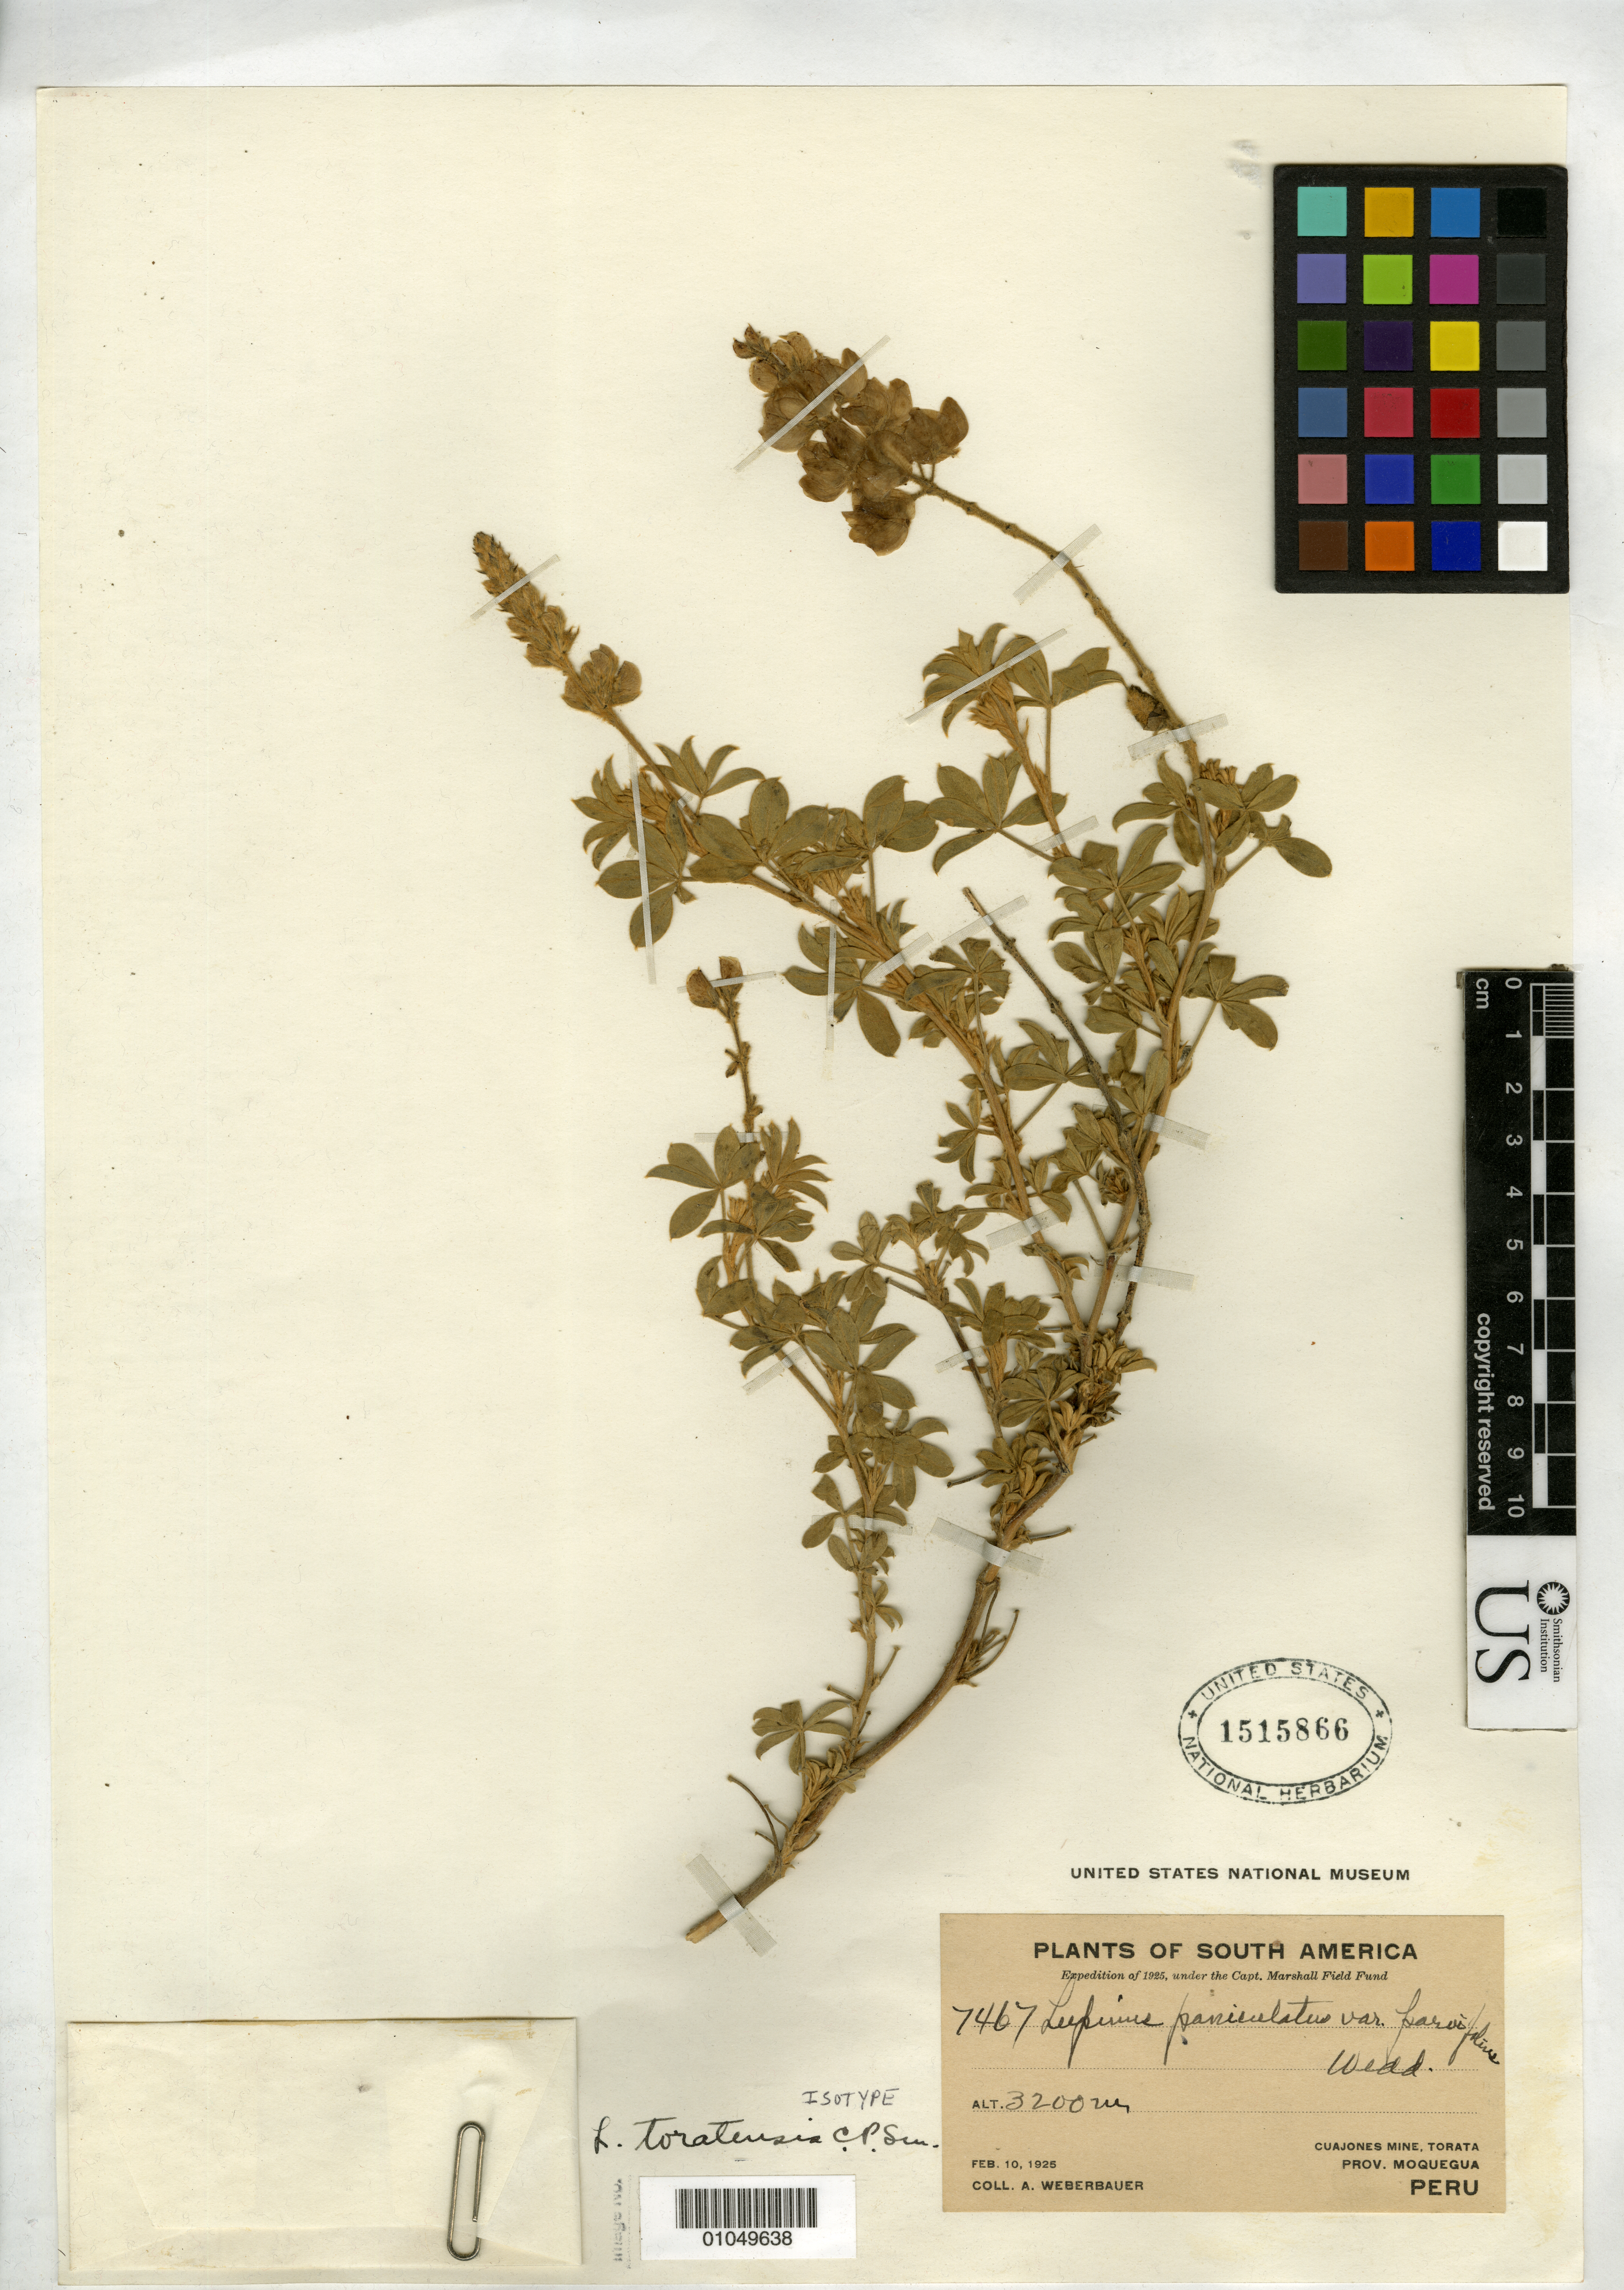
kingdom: Plantae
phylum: Tracheophyta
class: Magnoliopsida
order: Fabales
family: Fabaceae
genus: Lupinus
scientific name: Lupinus toratensis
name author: C.P. Sm.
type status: Isotype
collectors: A. Weberbauer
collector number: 7467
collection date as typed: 10 Feb 1925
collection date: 1925-02-10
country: Peru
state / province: Moquegua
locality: Cuajones Mine, Torata, Prov. Moquegua.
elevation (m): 3200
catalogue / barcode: US 1515866